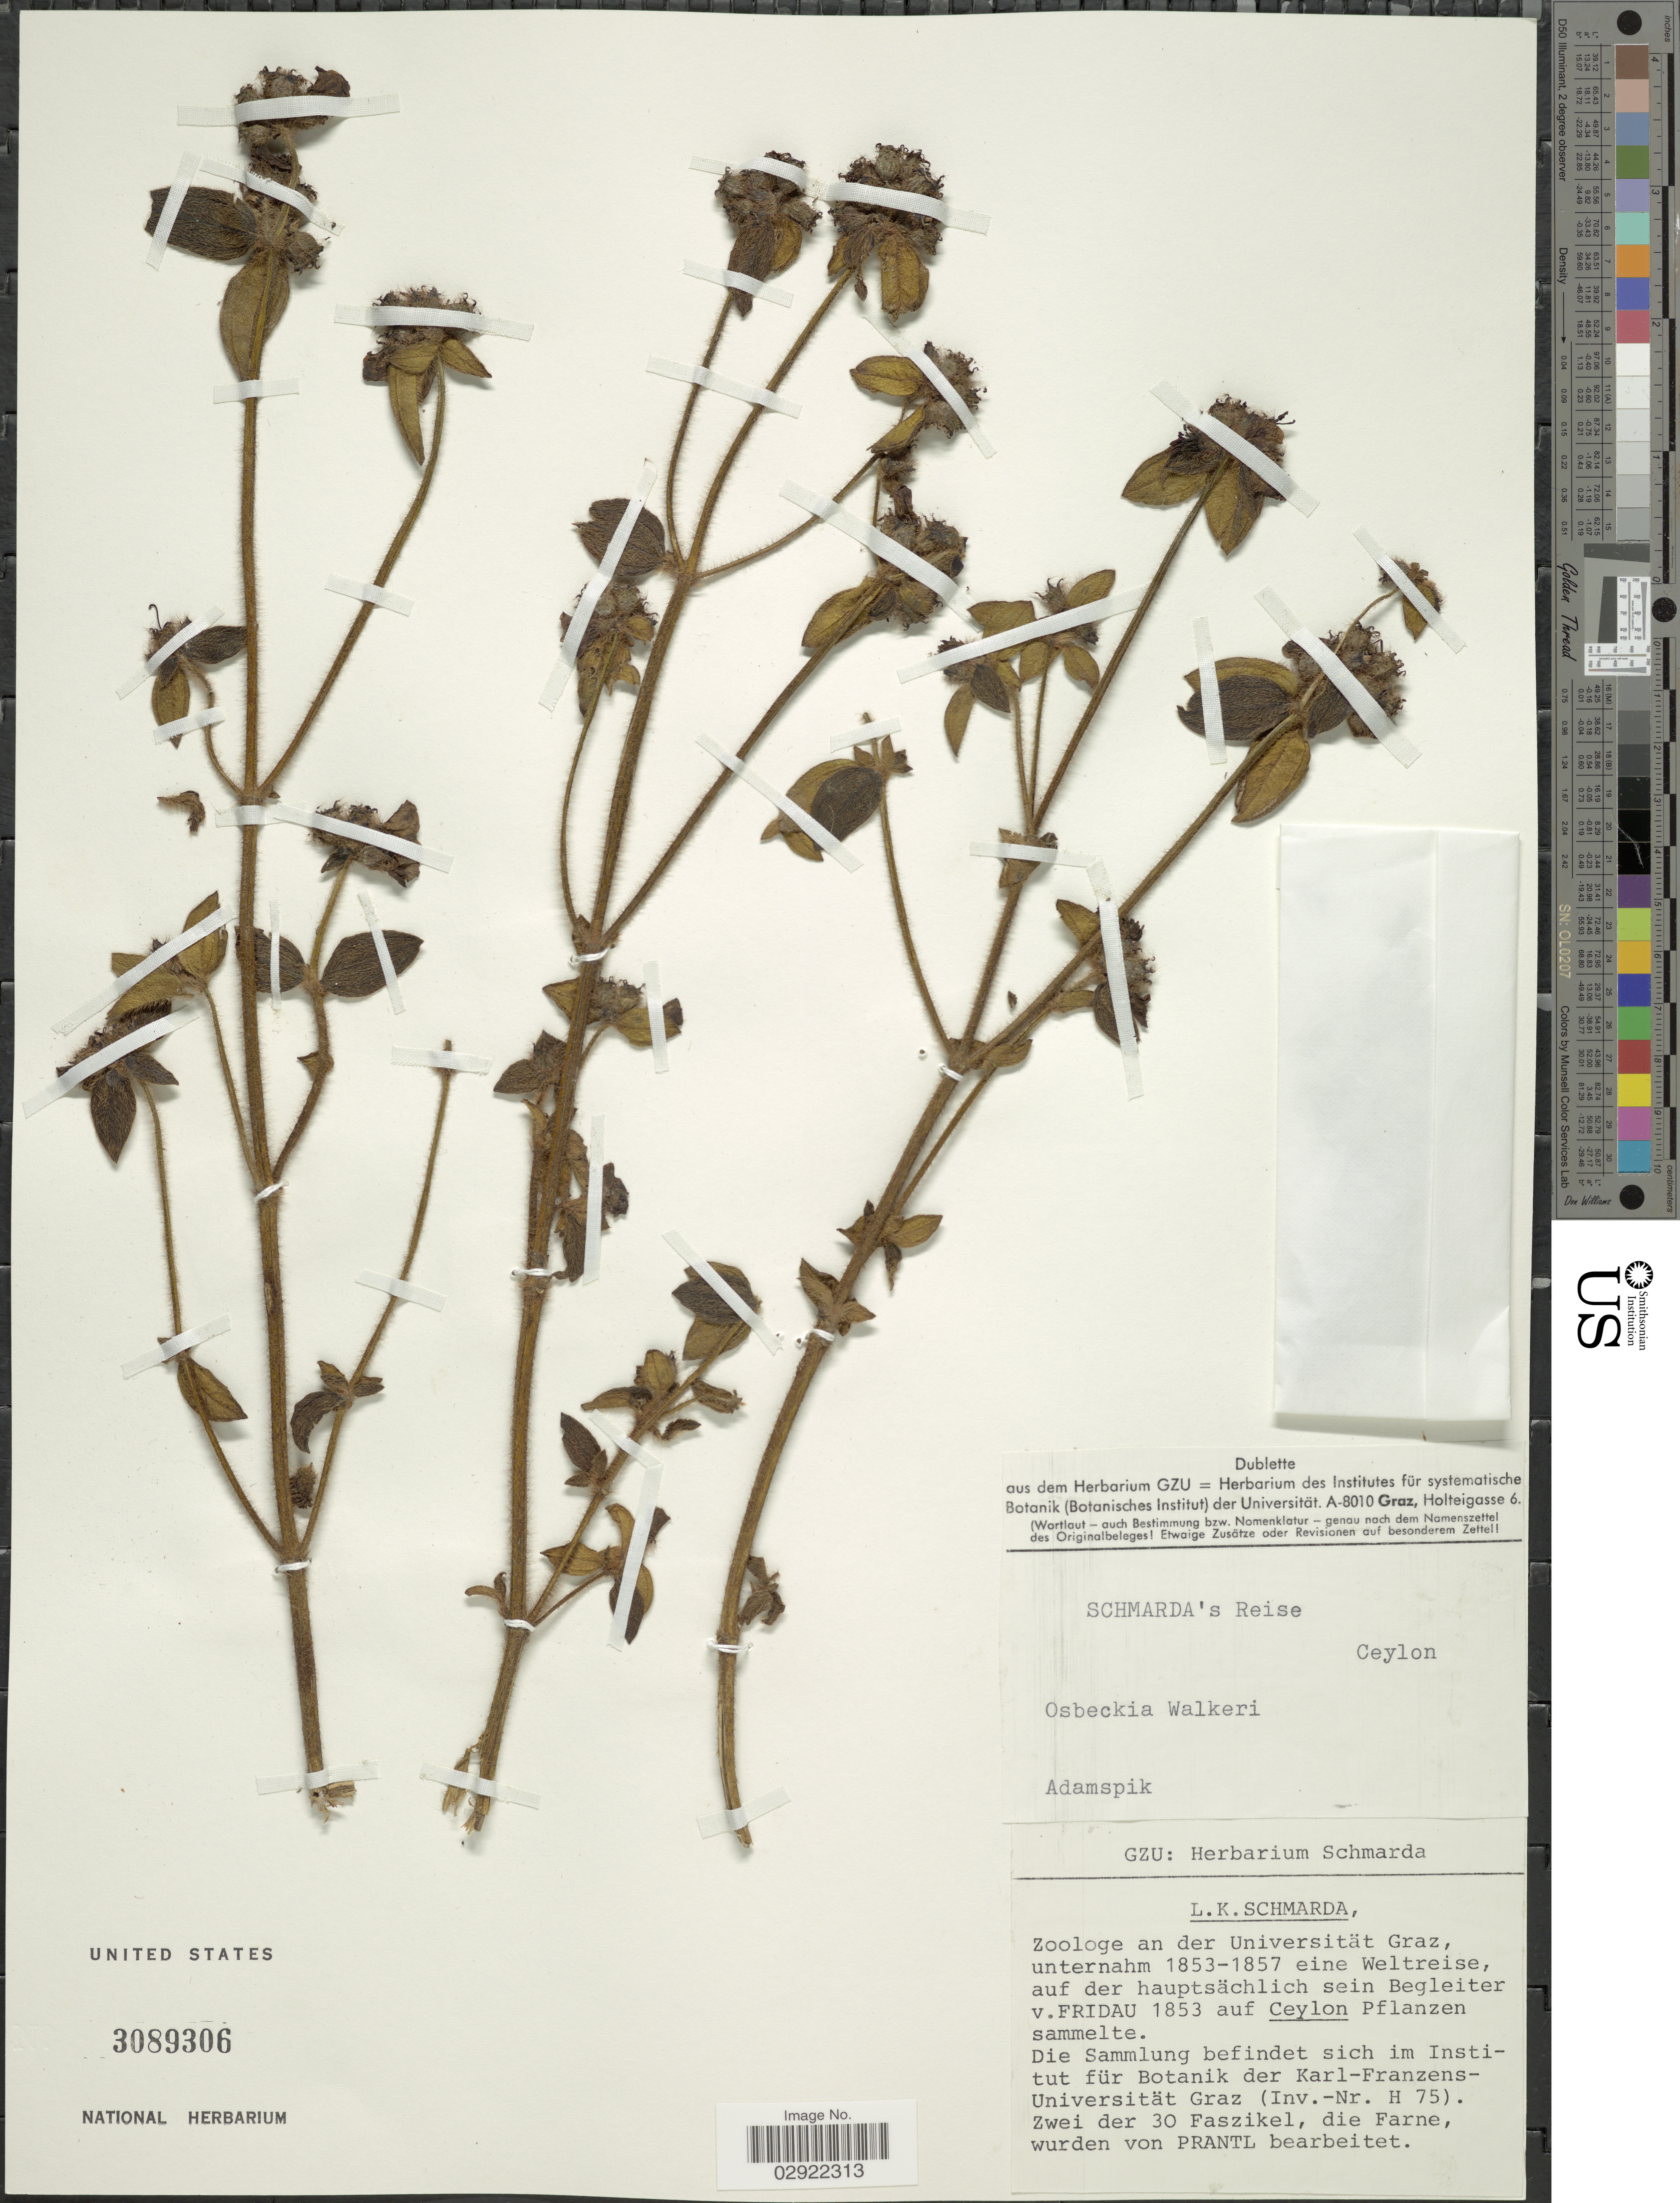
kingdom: Plantae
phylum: Tracheophyta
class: Magnoliopsida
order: Myrtales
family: Melastomataceae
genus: Osbeckia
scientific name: Osbeckia walkeri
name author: Arn.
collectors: L. Schmarda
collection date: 1853/1857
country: Sri Lanka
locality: Ceylon. Adamspik.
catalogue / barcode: US 3089306